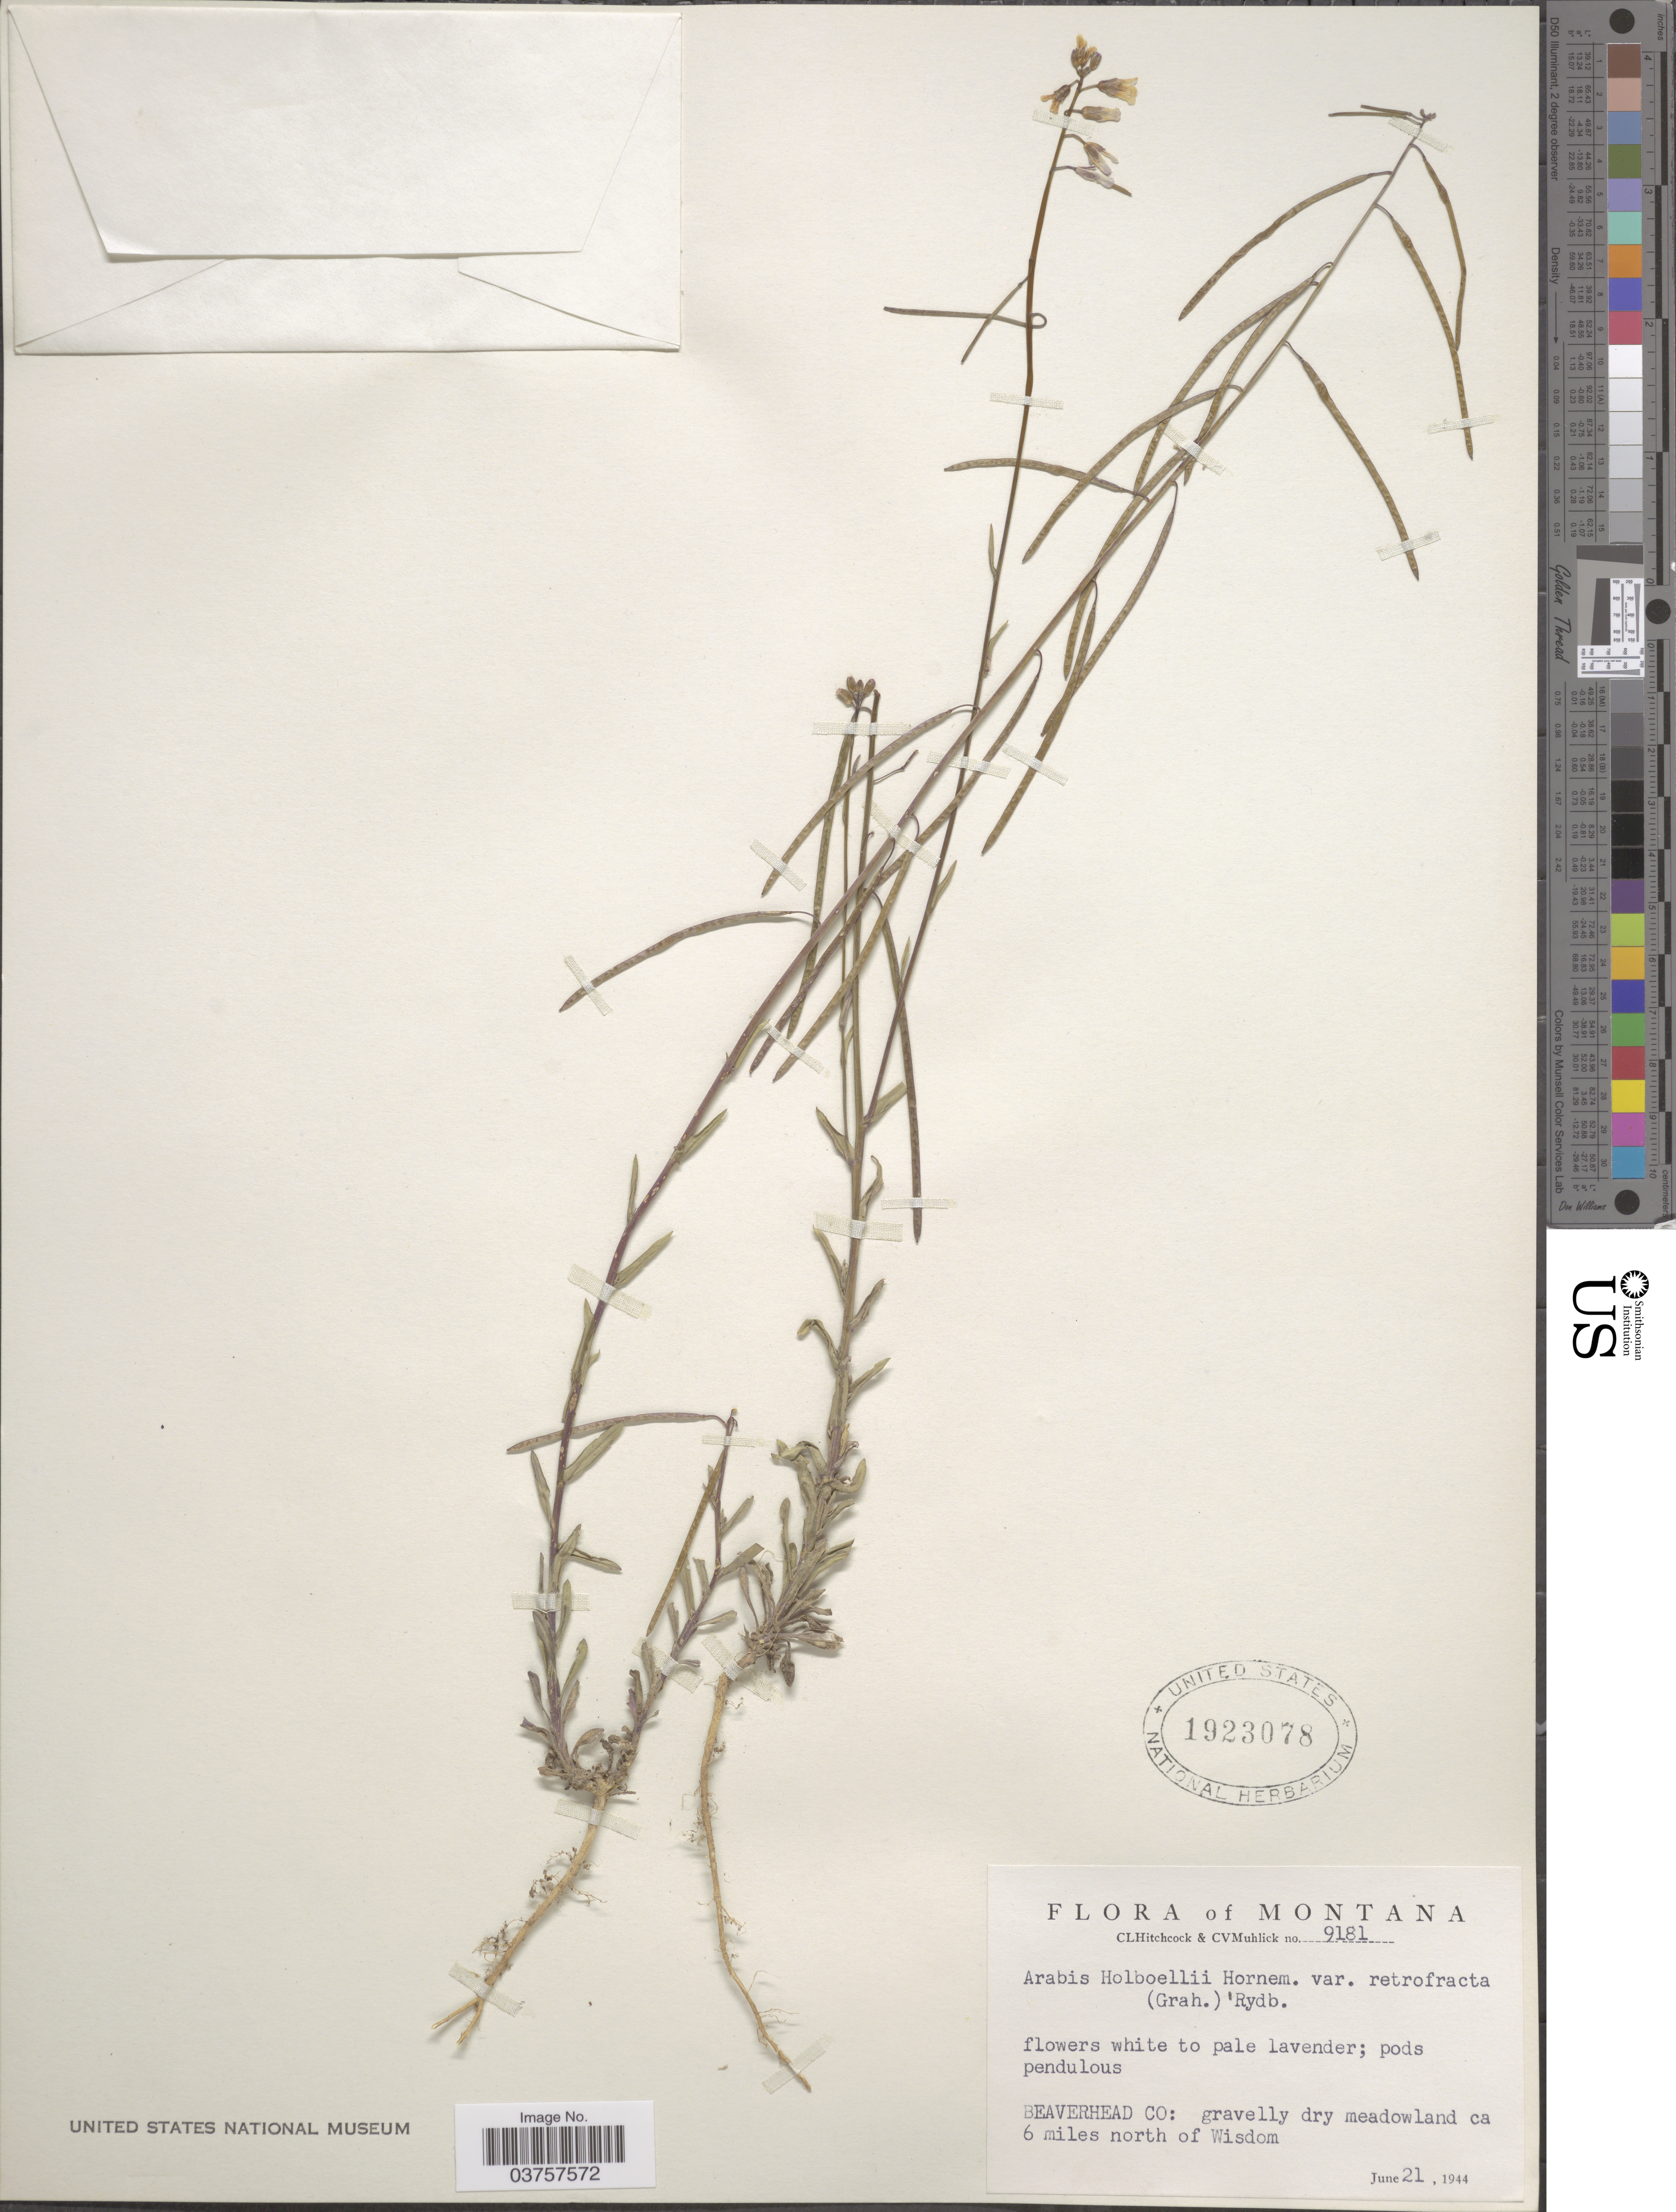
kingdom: Plantae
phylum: Tracheophyta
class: Magnoliopsida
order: Brassicales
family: Brassicaceae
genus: Arabis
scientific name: Arabis holboellii var. retrofracta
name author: Rydb.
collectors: C. L. Hitchcock & C. V. Muhlick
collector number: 9181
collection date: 1944-06-21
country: United States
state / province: Montana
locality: Beaverhead Co: gravelly dry meadowland ca 6 miles north of Wisdom.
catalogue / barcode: US 1923078